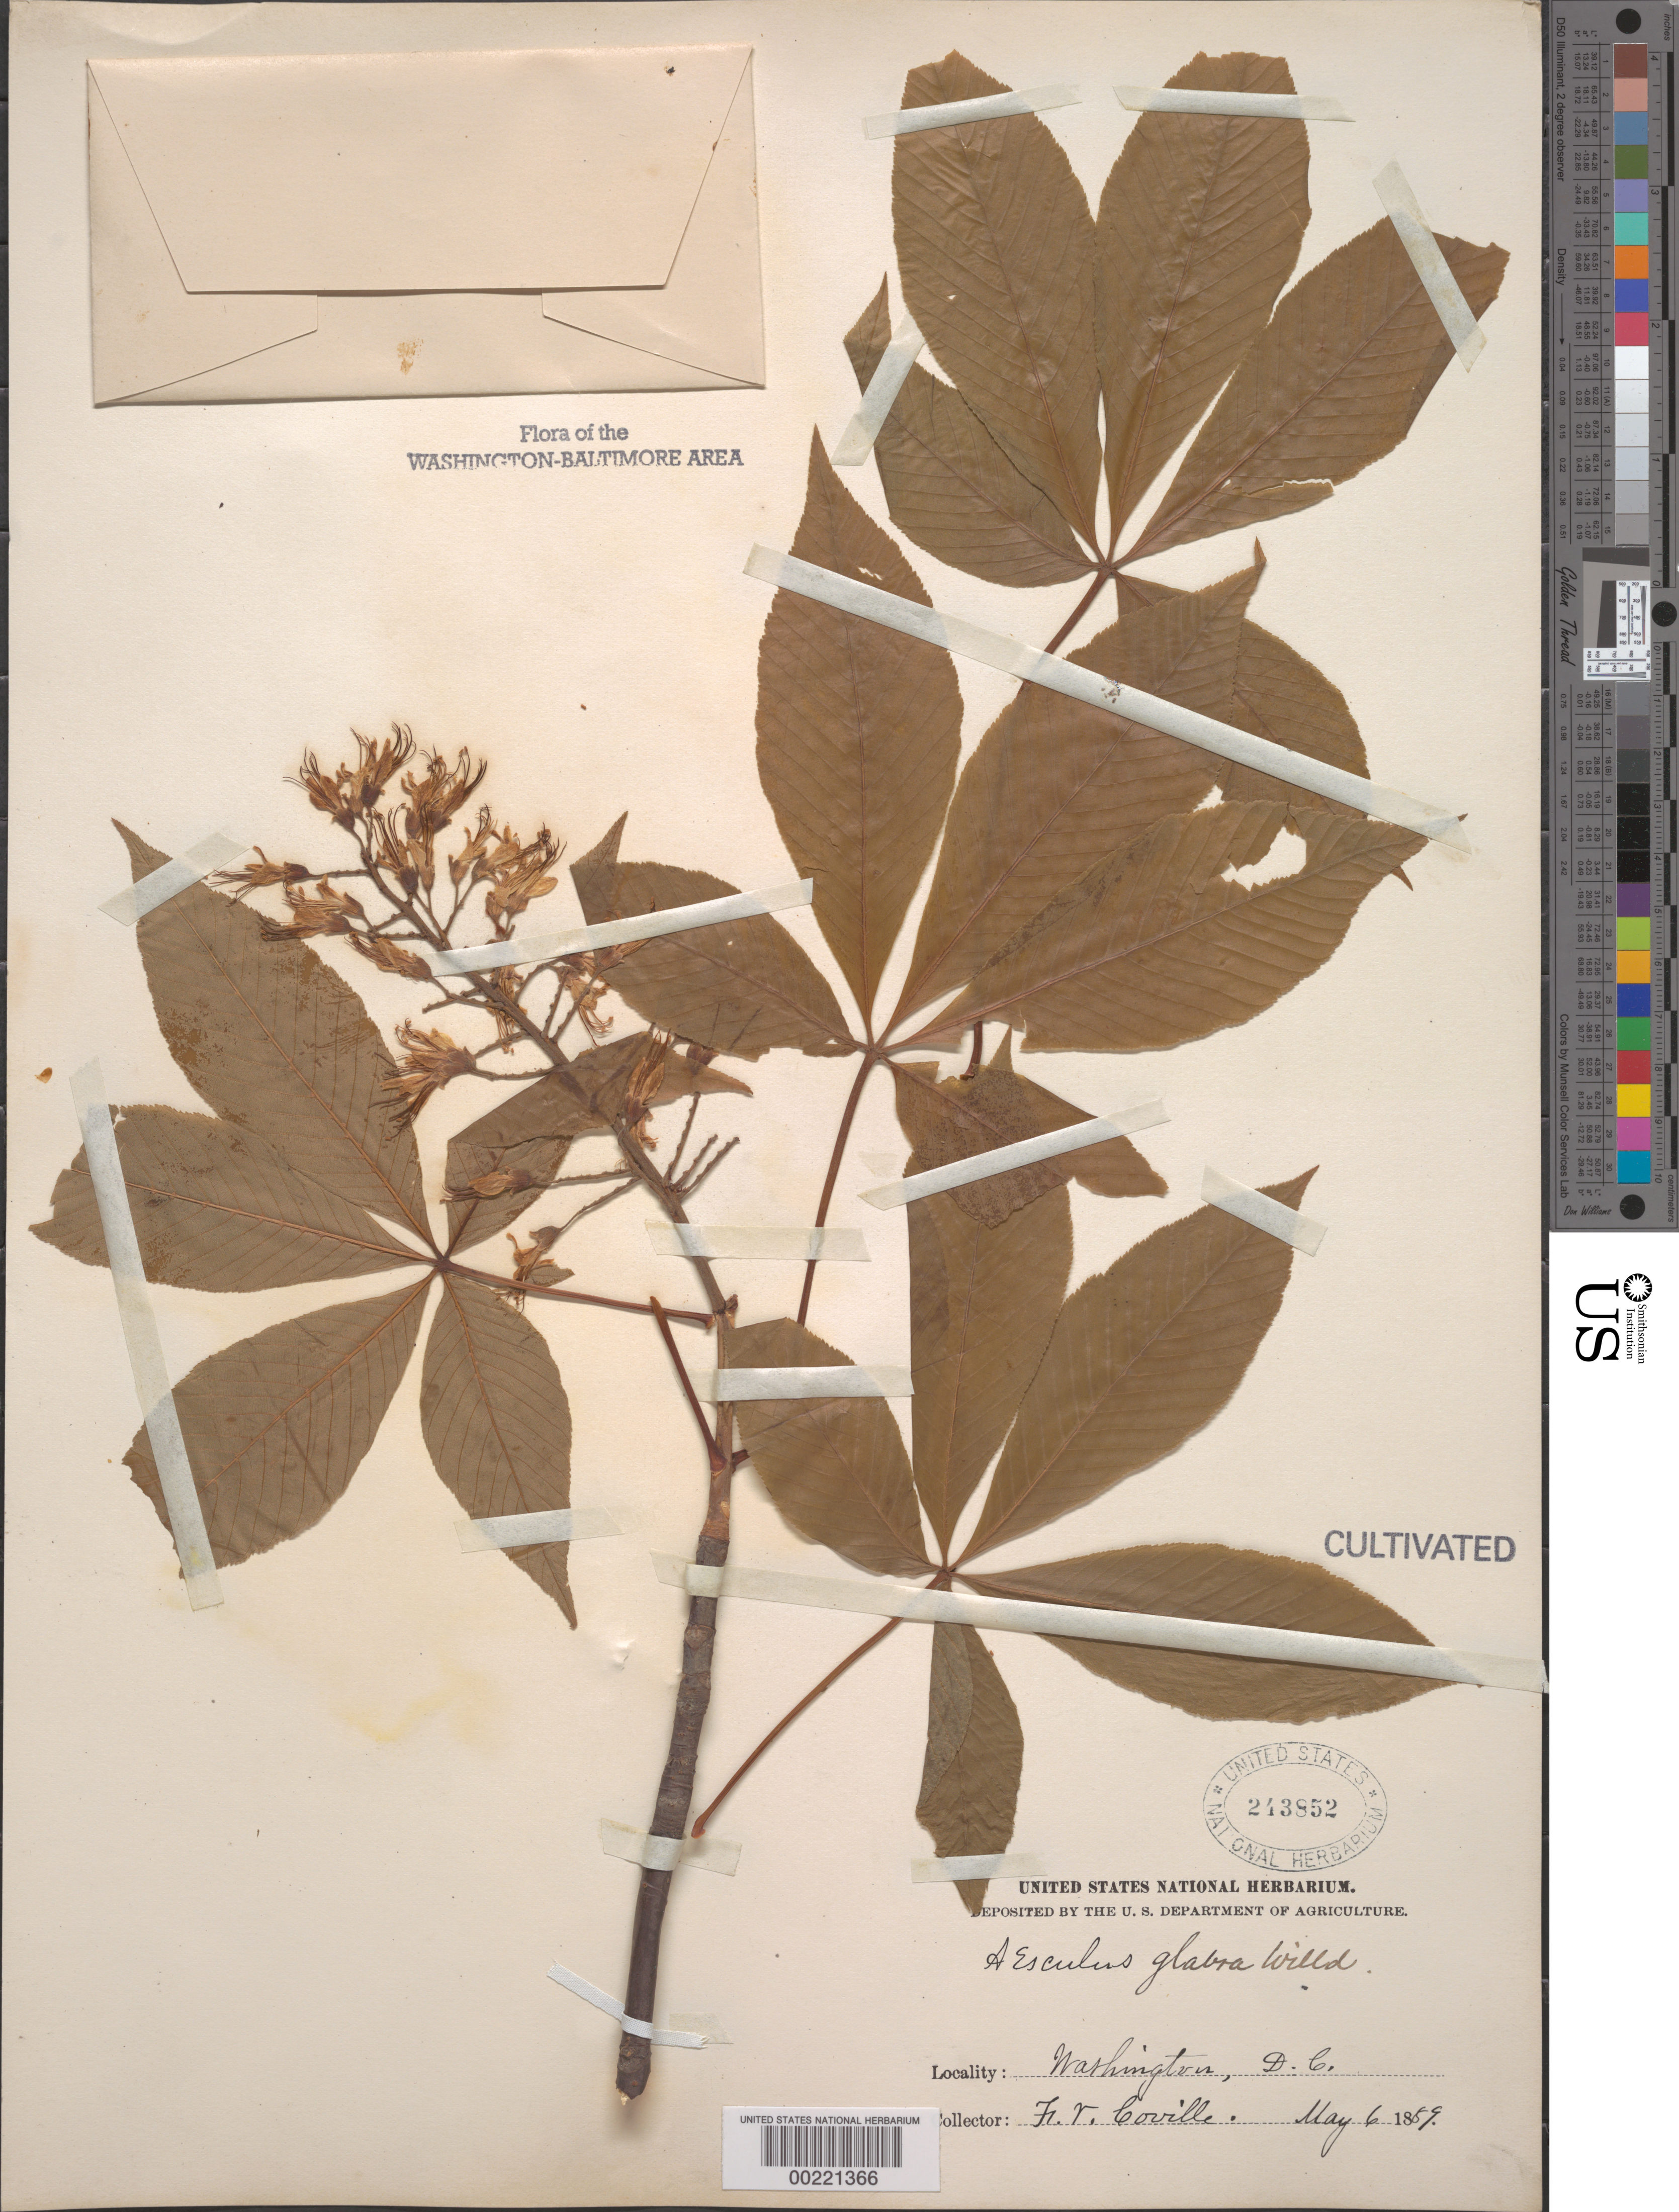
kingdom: Plantae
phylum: Tracheophyta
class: Magnoliopsida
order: Sapindales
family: Sapindaceae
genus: Aesculus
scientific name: Aesculus glabra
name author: Willd.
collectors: F. V. Coville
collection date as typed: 06 May 1889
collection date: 1889-05-06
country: United States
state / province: District of Columbia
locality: Washington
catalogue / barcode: US 243852